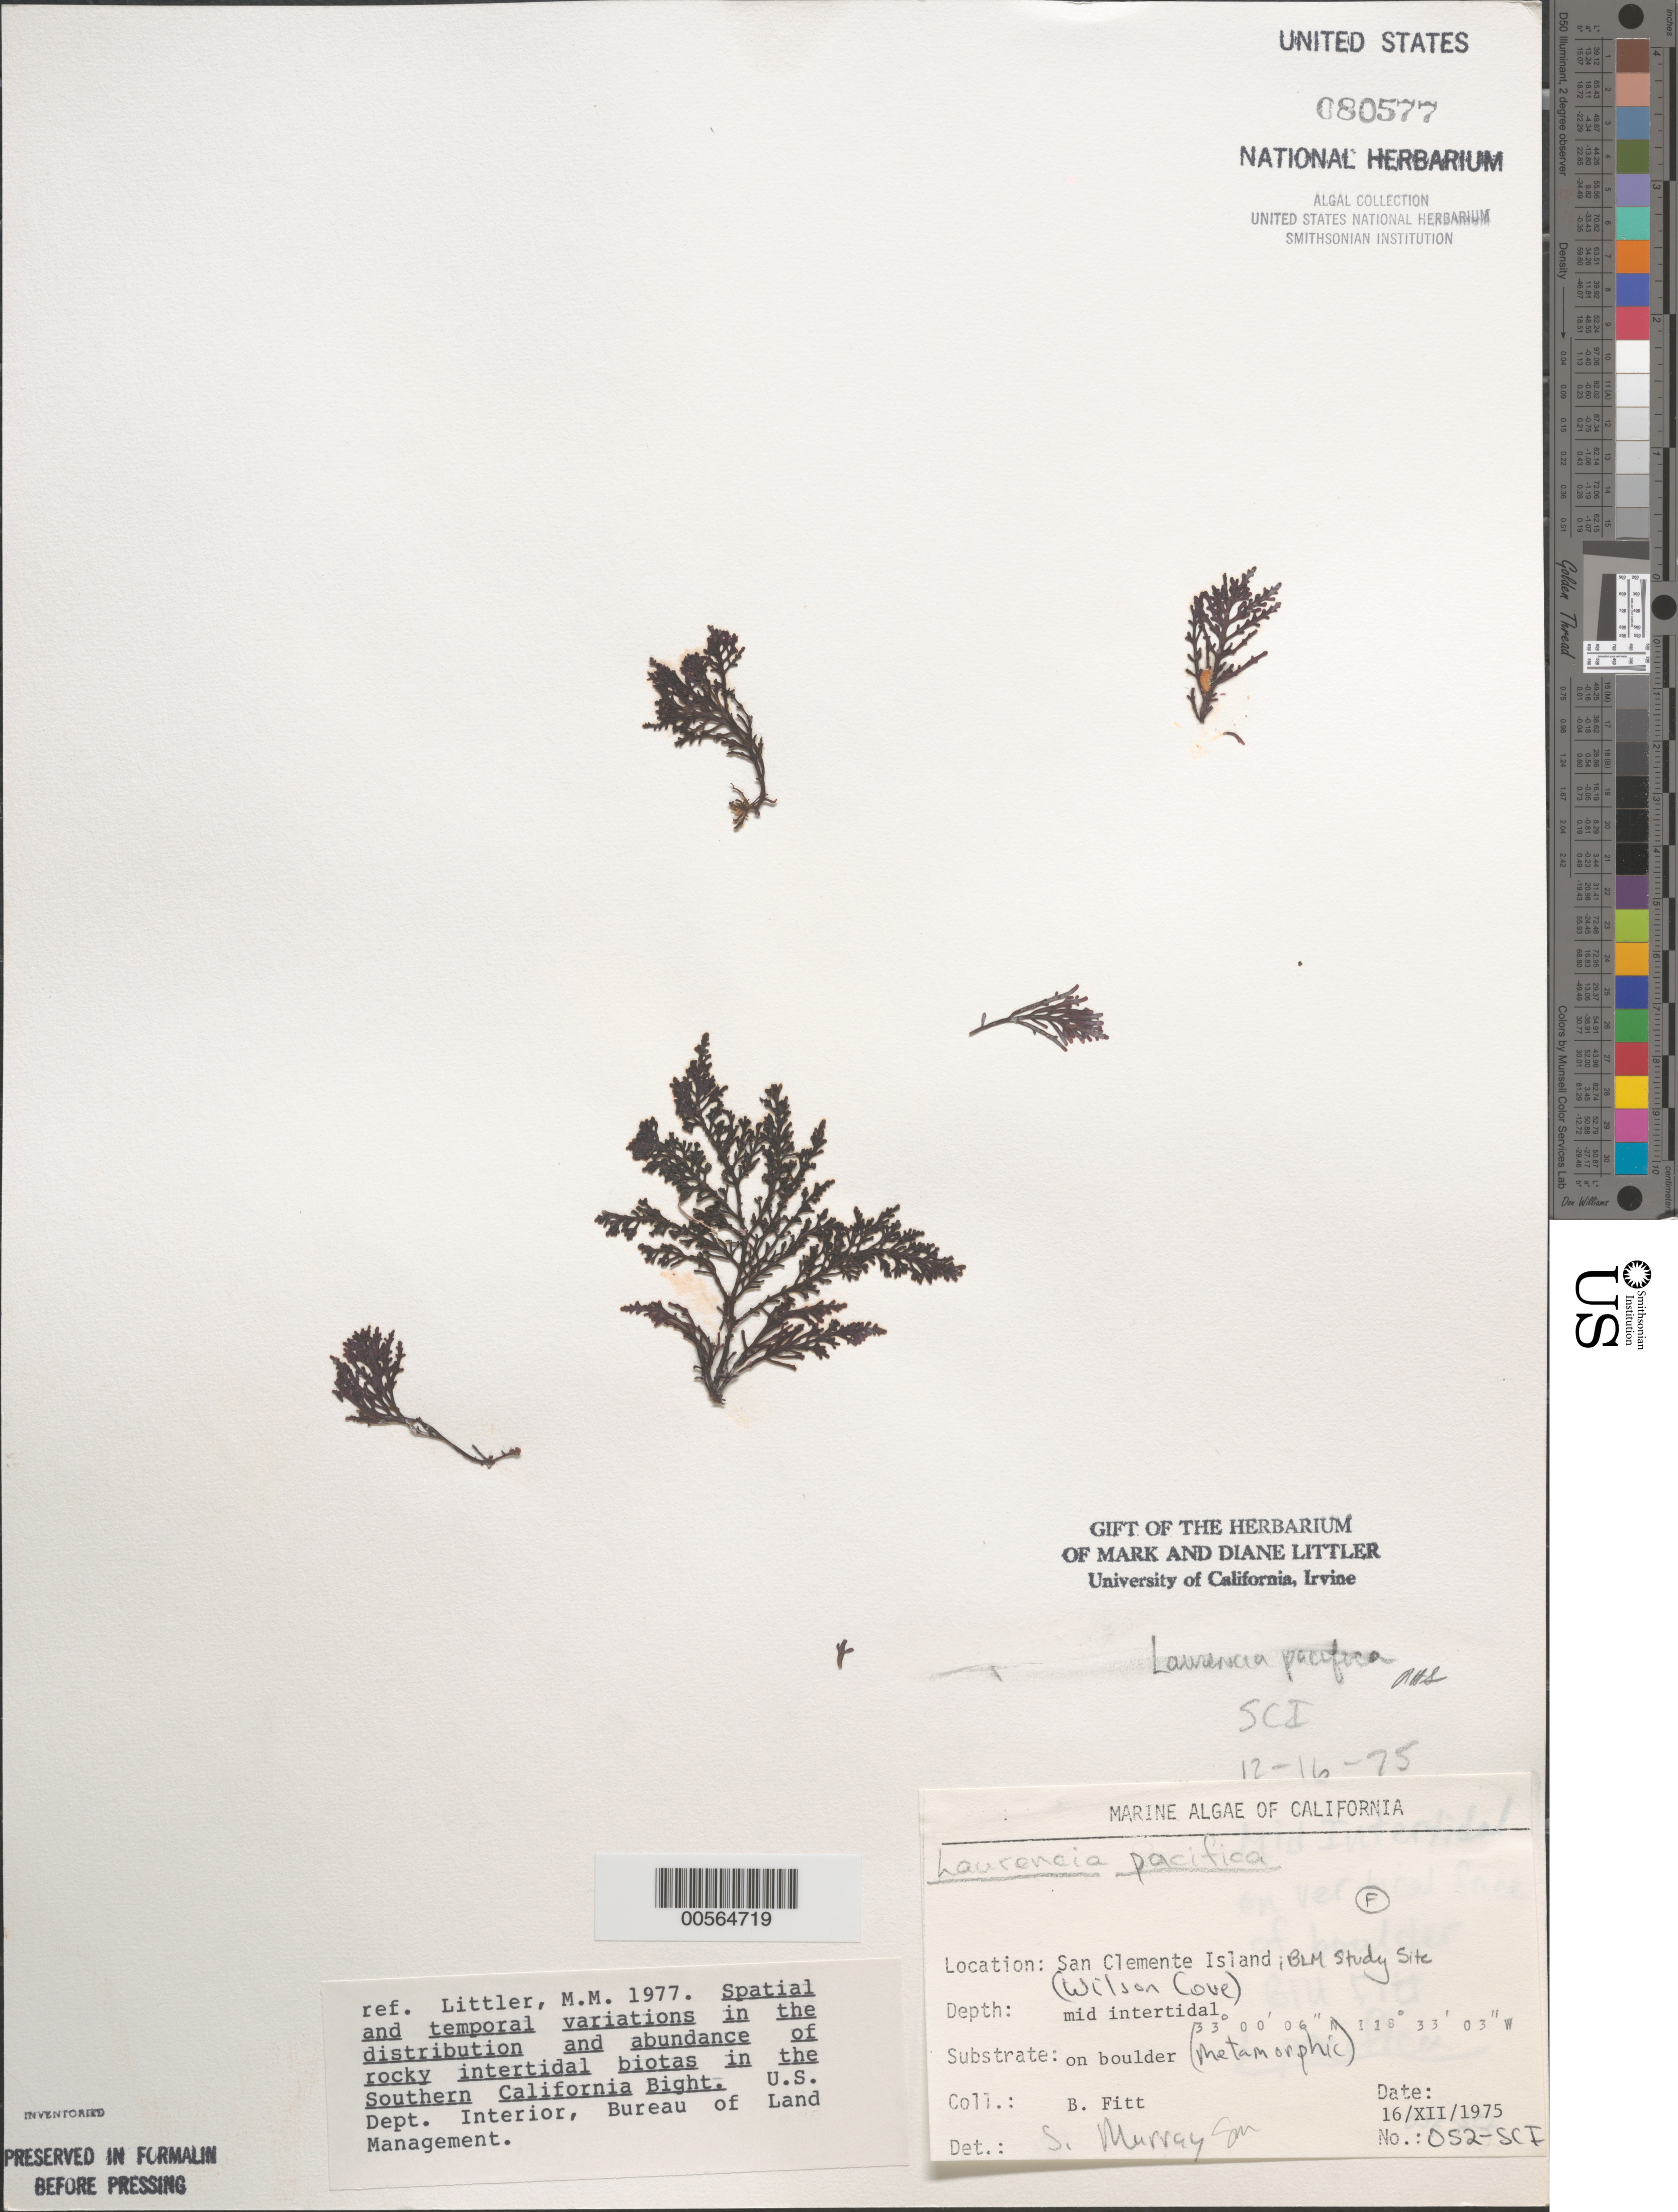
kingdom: Plantae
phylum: Rhodophyta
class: Florideophyceae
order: Ceramiales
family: Rhodomelaceae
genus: Laurencia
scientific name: Laurencia pacifica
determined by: Murray, S. N.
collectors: W. Fitt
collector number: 052-sci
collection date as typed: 16 Dec 1975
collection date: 1975-12-16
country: United States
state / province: California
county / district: Los Angeles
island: San Clemente Island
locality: Wilson Cove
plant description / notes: BLM-SOCALBIGHT Rocky Intertidal Survey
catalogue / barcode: US 80577